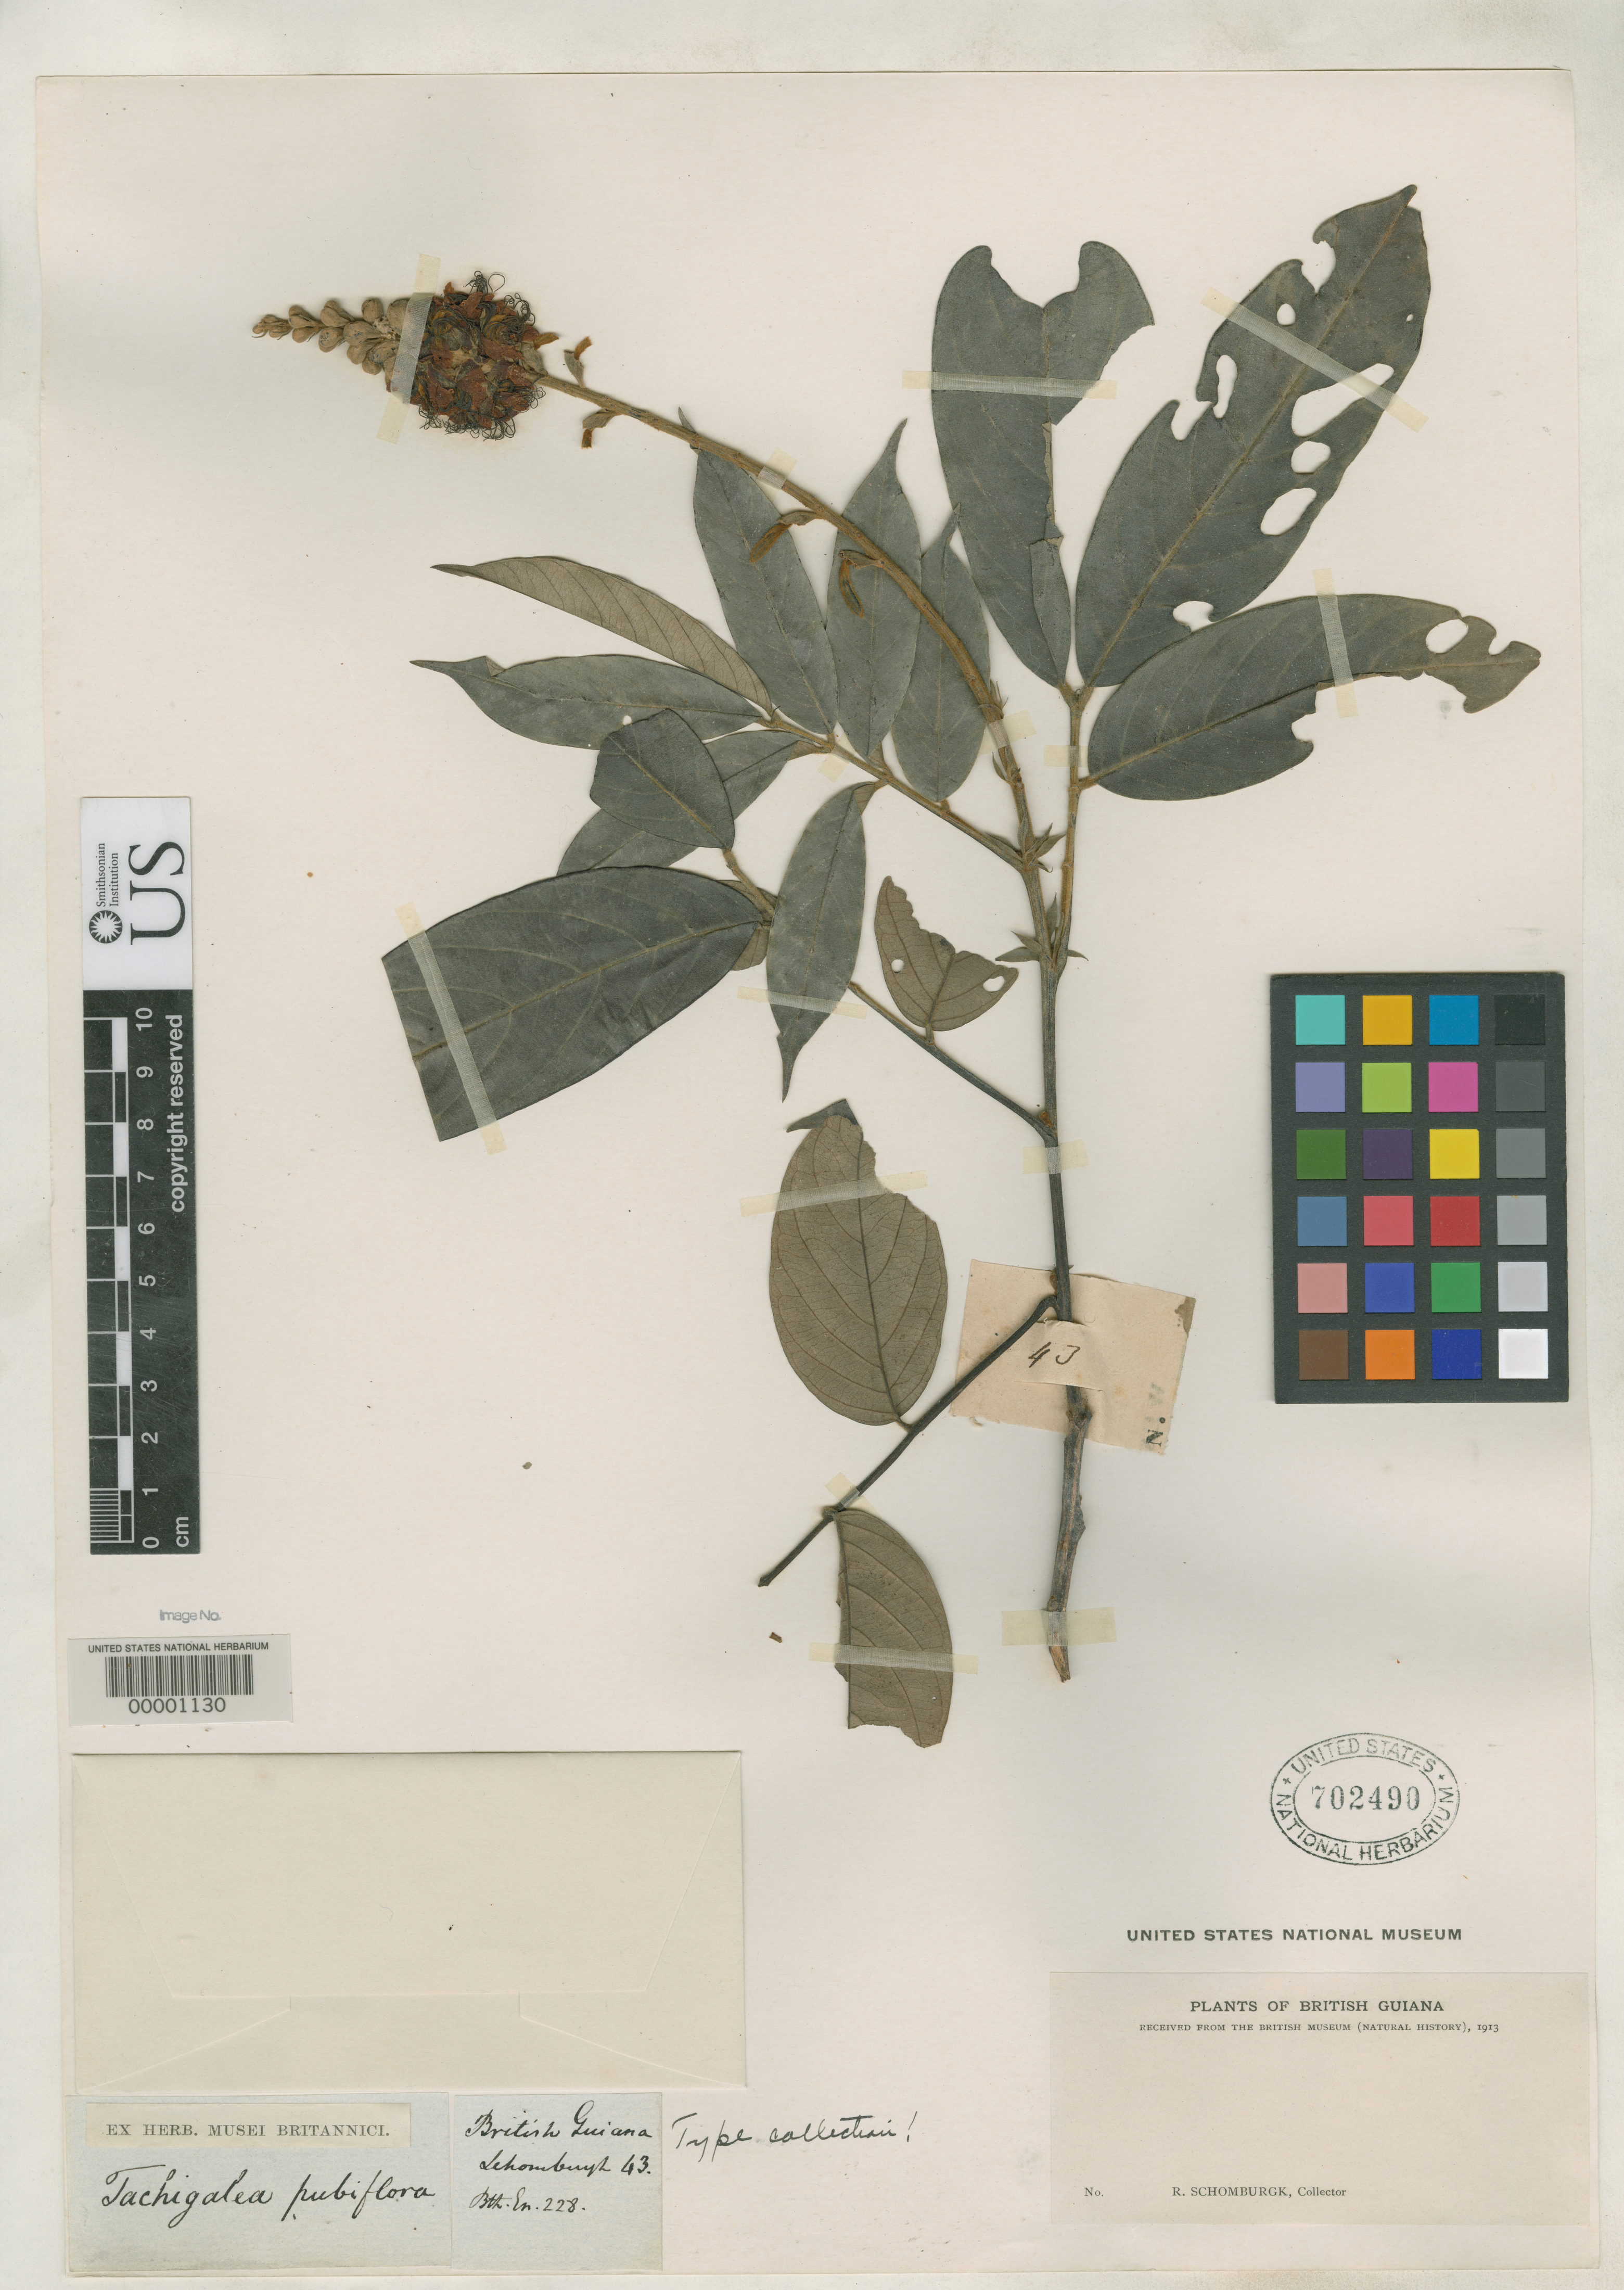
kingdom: Plantae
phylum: Tracheophyta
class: Magnoliopsida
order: Fabales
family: Fabaceae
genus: Tachigali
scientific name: Tachigali pubiflora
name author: Benth.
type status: Isotype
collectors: R. H. Schomburgk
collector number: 43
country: Guyana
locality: Banks of the Essequibo River.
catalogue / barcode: US 702490